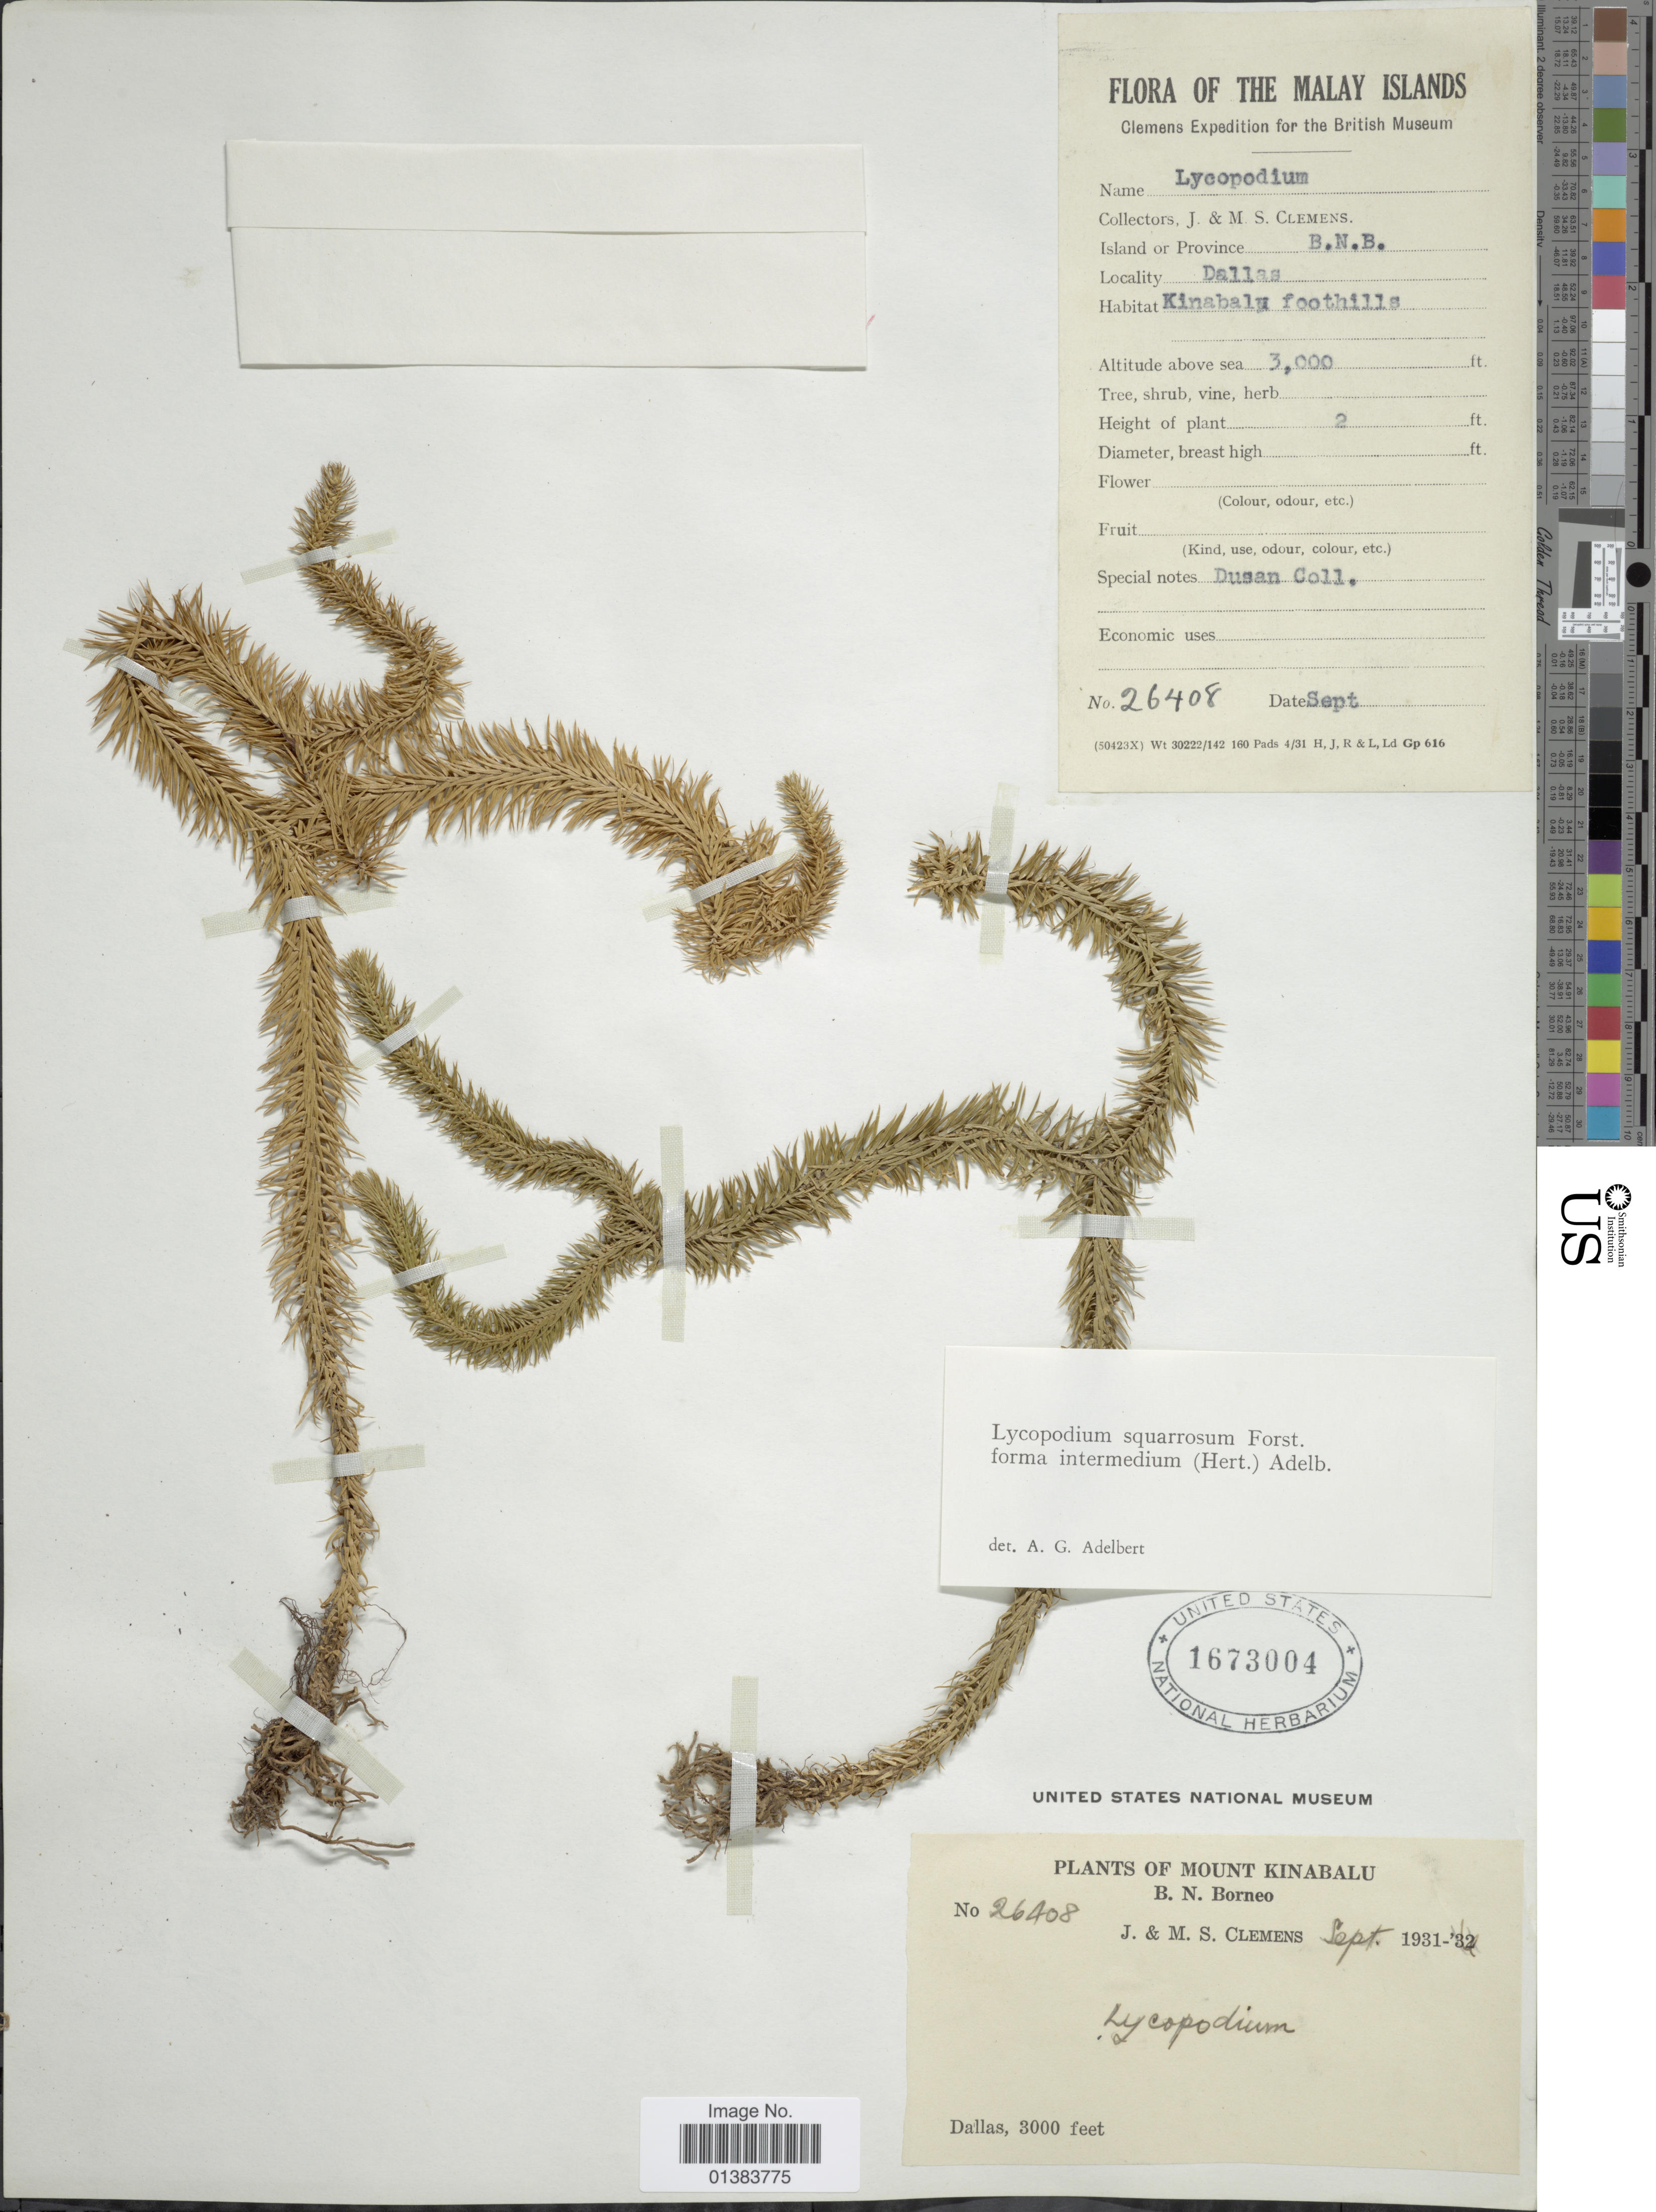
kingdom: Plantae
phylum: Tracheophyta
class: Lycopodiopsida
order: Lycopodiales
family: Lycopodiaceae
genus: Phlegmariurus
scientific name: Phlegmariurus squarrosus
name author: (G. Forst.) Á. Löve & D. Löve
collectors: J. Clemens & M. S. Clemens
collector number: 26408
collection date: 1931-09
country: Malaysia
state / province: Sabah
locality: Mount Kinabalu, B. N. Borneo, Dallas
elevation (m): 914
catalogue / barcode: US 1673004